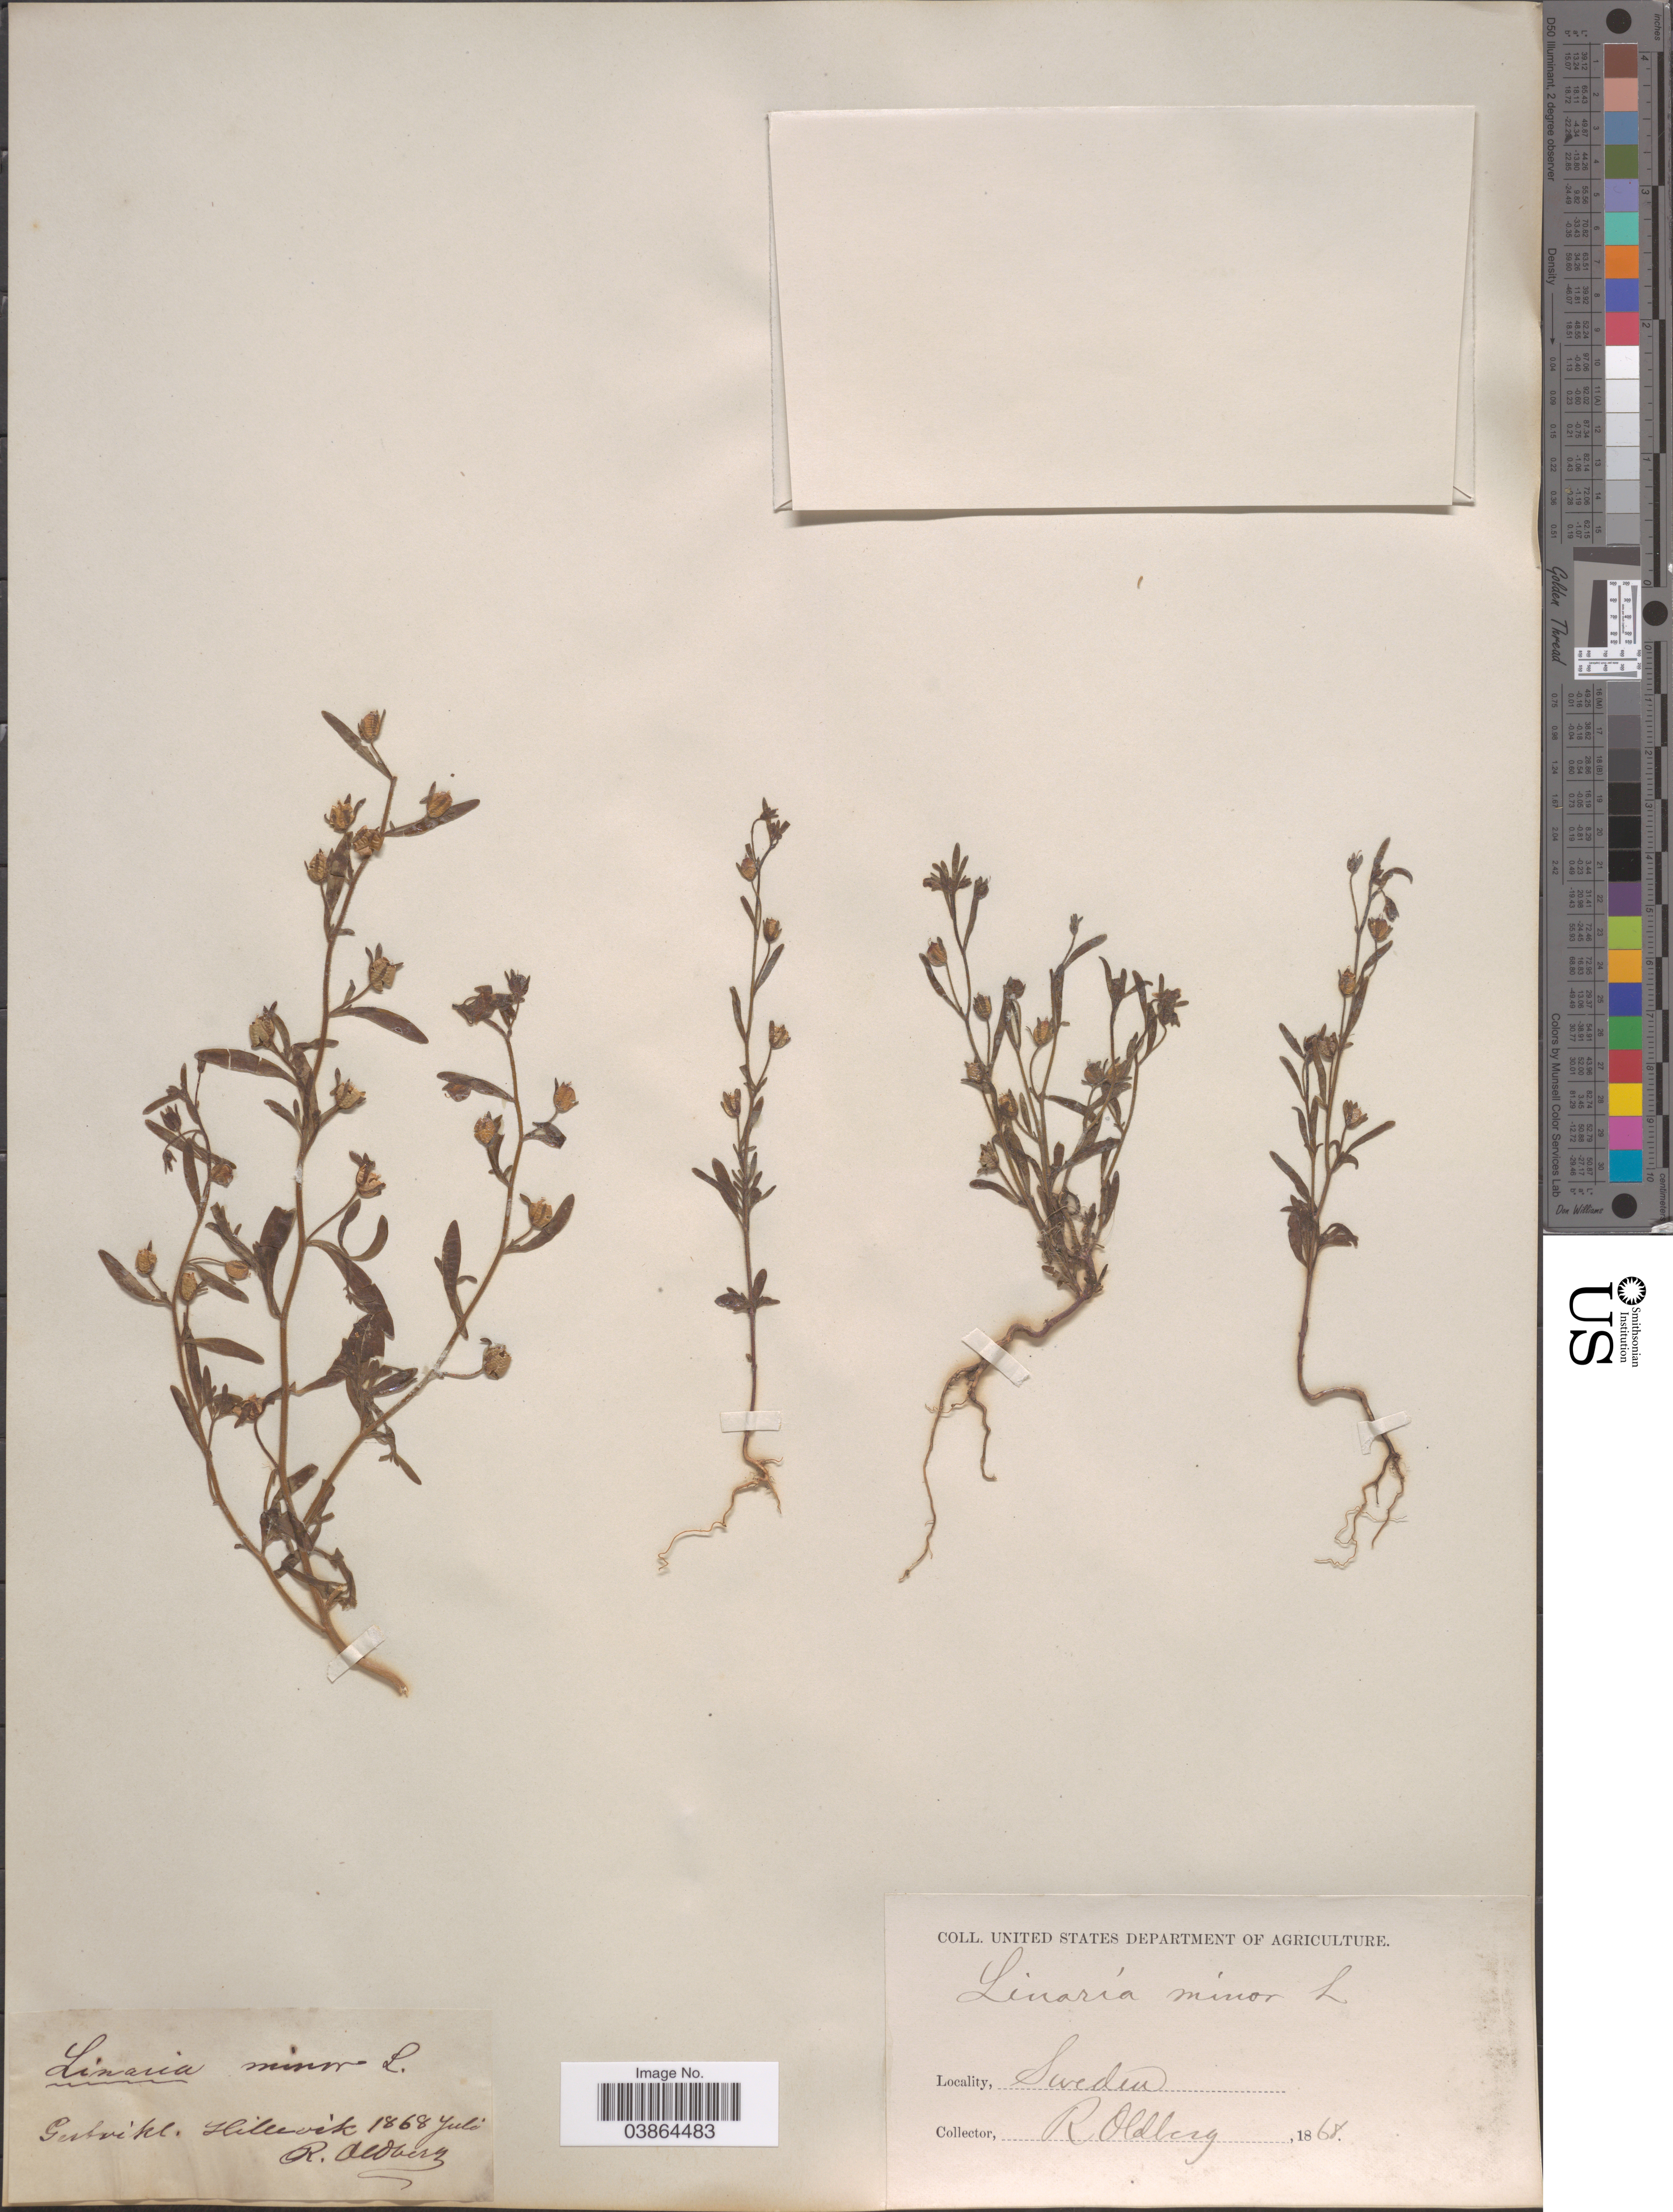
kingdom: Plantae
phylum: Tracheophyta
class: Magnoliopsida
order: Lamiales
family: Plantaginaceae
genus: Chaenorrhinum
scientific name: Chaenorrhinum minor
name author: (L.) Lange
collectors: R. Oldberg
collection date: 1868-07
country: Sweden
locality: Gulvikl. Hillevik.